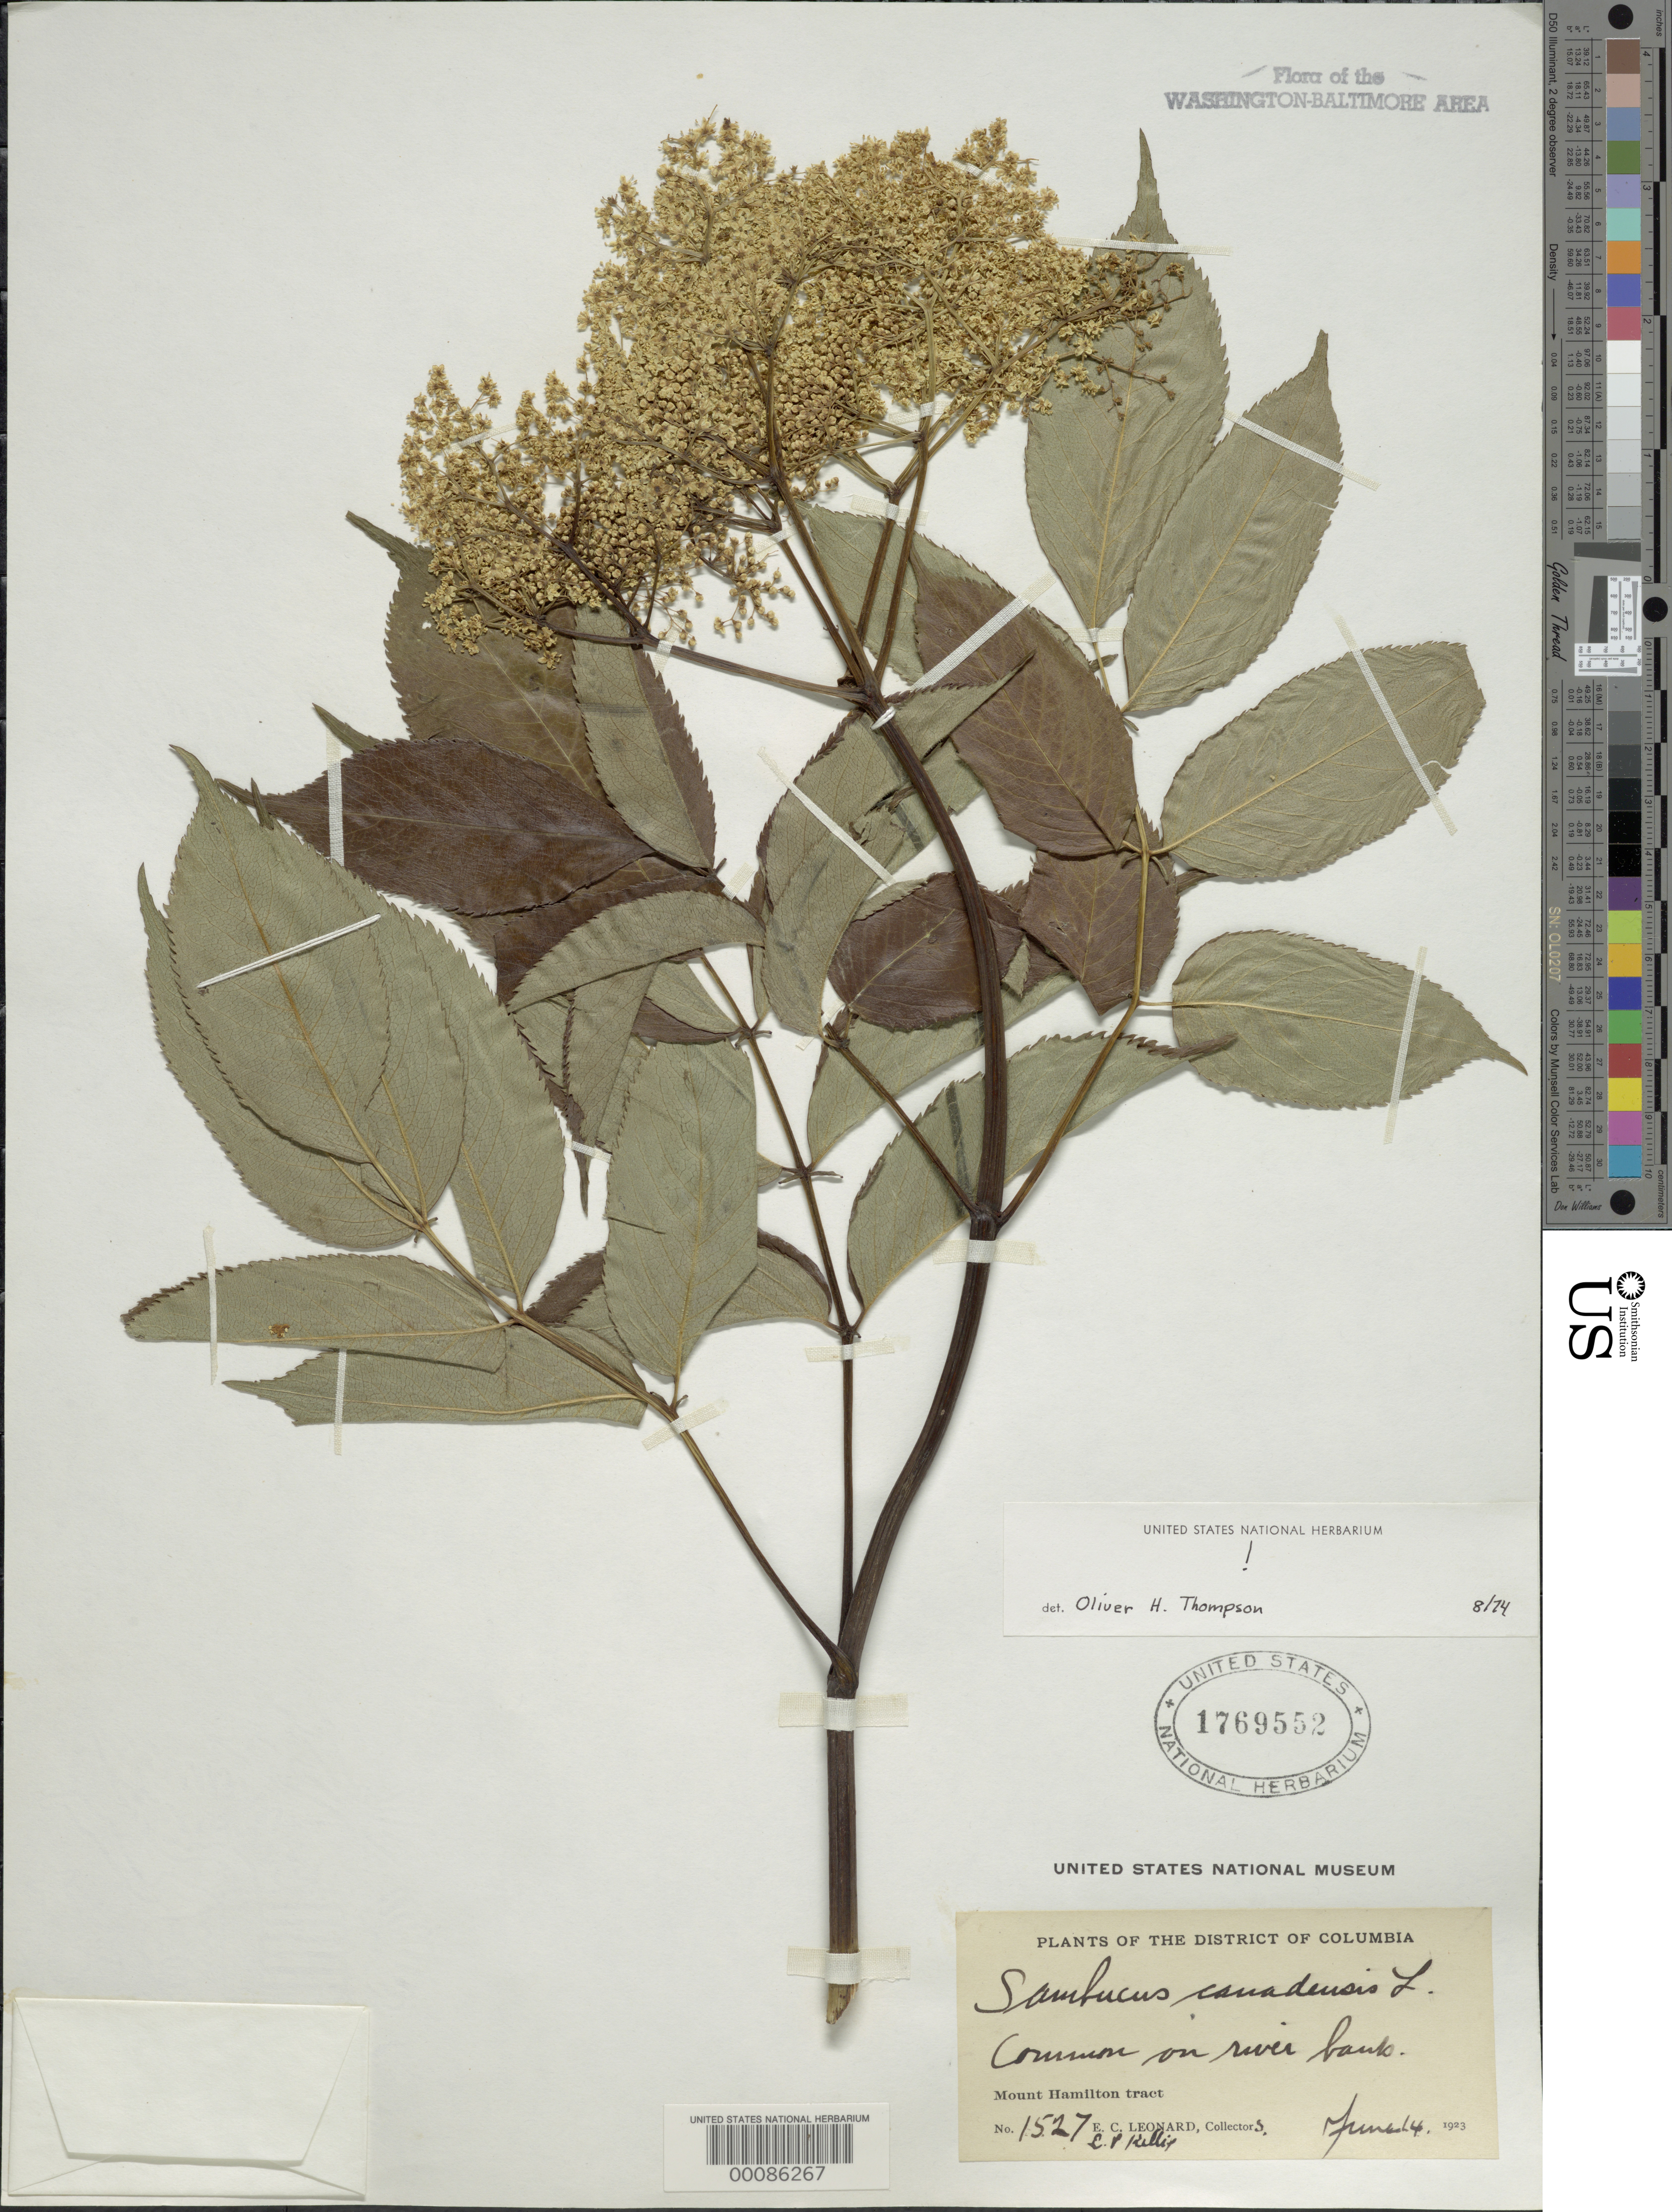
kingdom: Plantae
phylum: Tracheophyta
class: Magnoliopsida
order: Dipsacales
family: Viburnaceae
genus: Sambucus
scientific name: Sambucus canadensis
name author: L.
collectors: E. C. Leonard & E. P. Killip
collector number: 1527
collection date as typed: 14 Jun 1923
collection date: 1923-06-14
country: United States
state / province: District of Columbia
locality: Mt. Hamilton Tract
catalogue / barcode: US 1769552